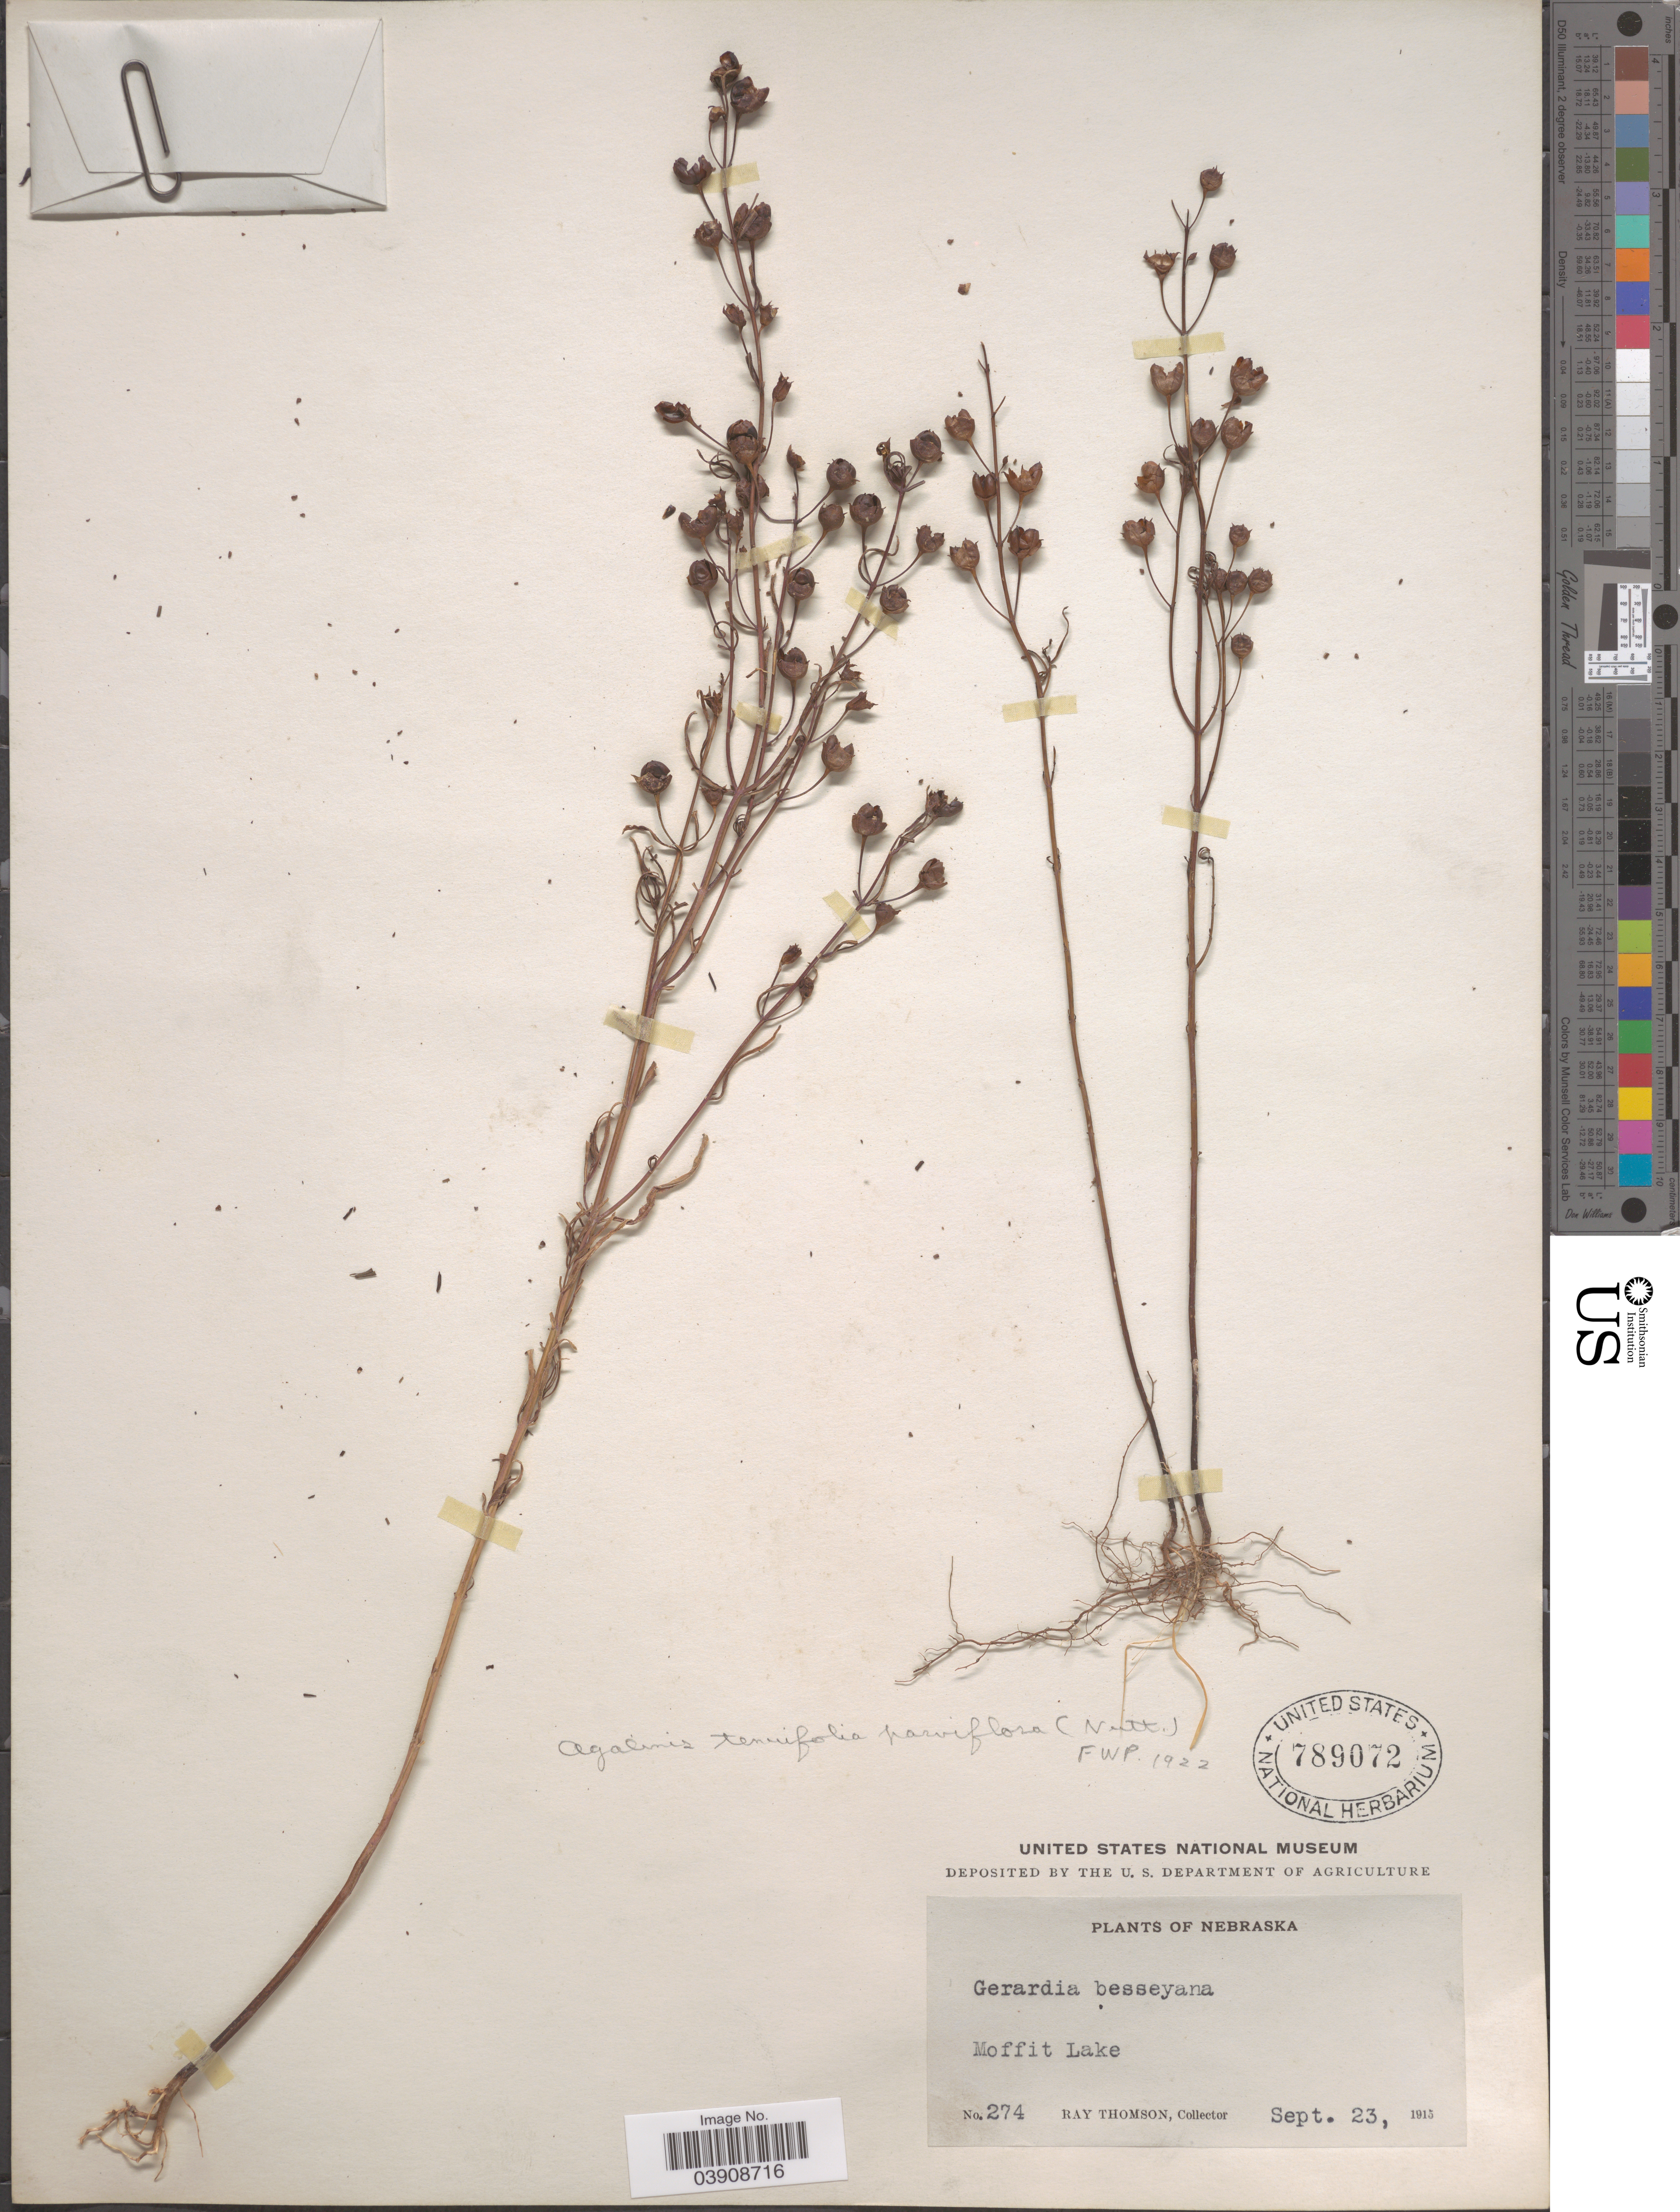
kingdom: Plantae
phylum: Tracheophyta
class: Magnoliopsida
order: Lamiales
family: Orobanchaceae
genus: Agalinis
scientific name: Agalinis tenuifolia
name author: (Vahl) Raf.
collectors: R. Thomson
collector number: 274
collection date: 1915-09-23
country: United States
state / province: Nebraska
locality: Moffit Lake.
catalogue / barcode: US 789072